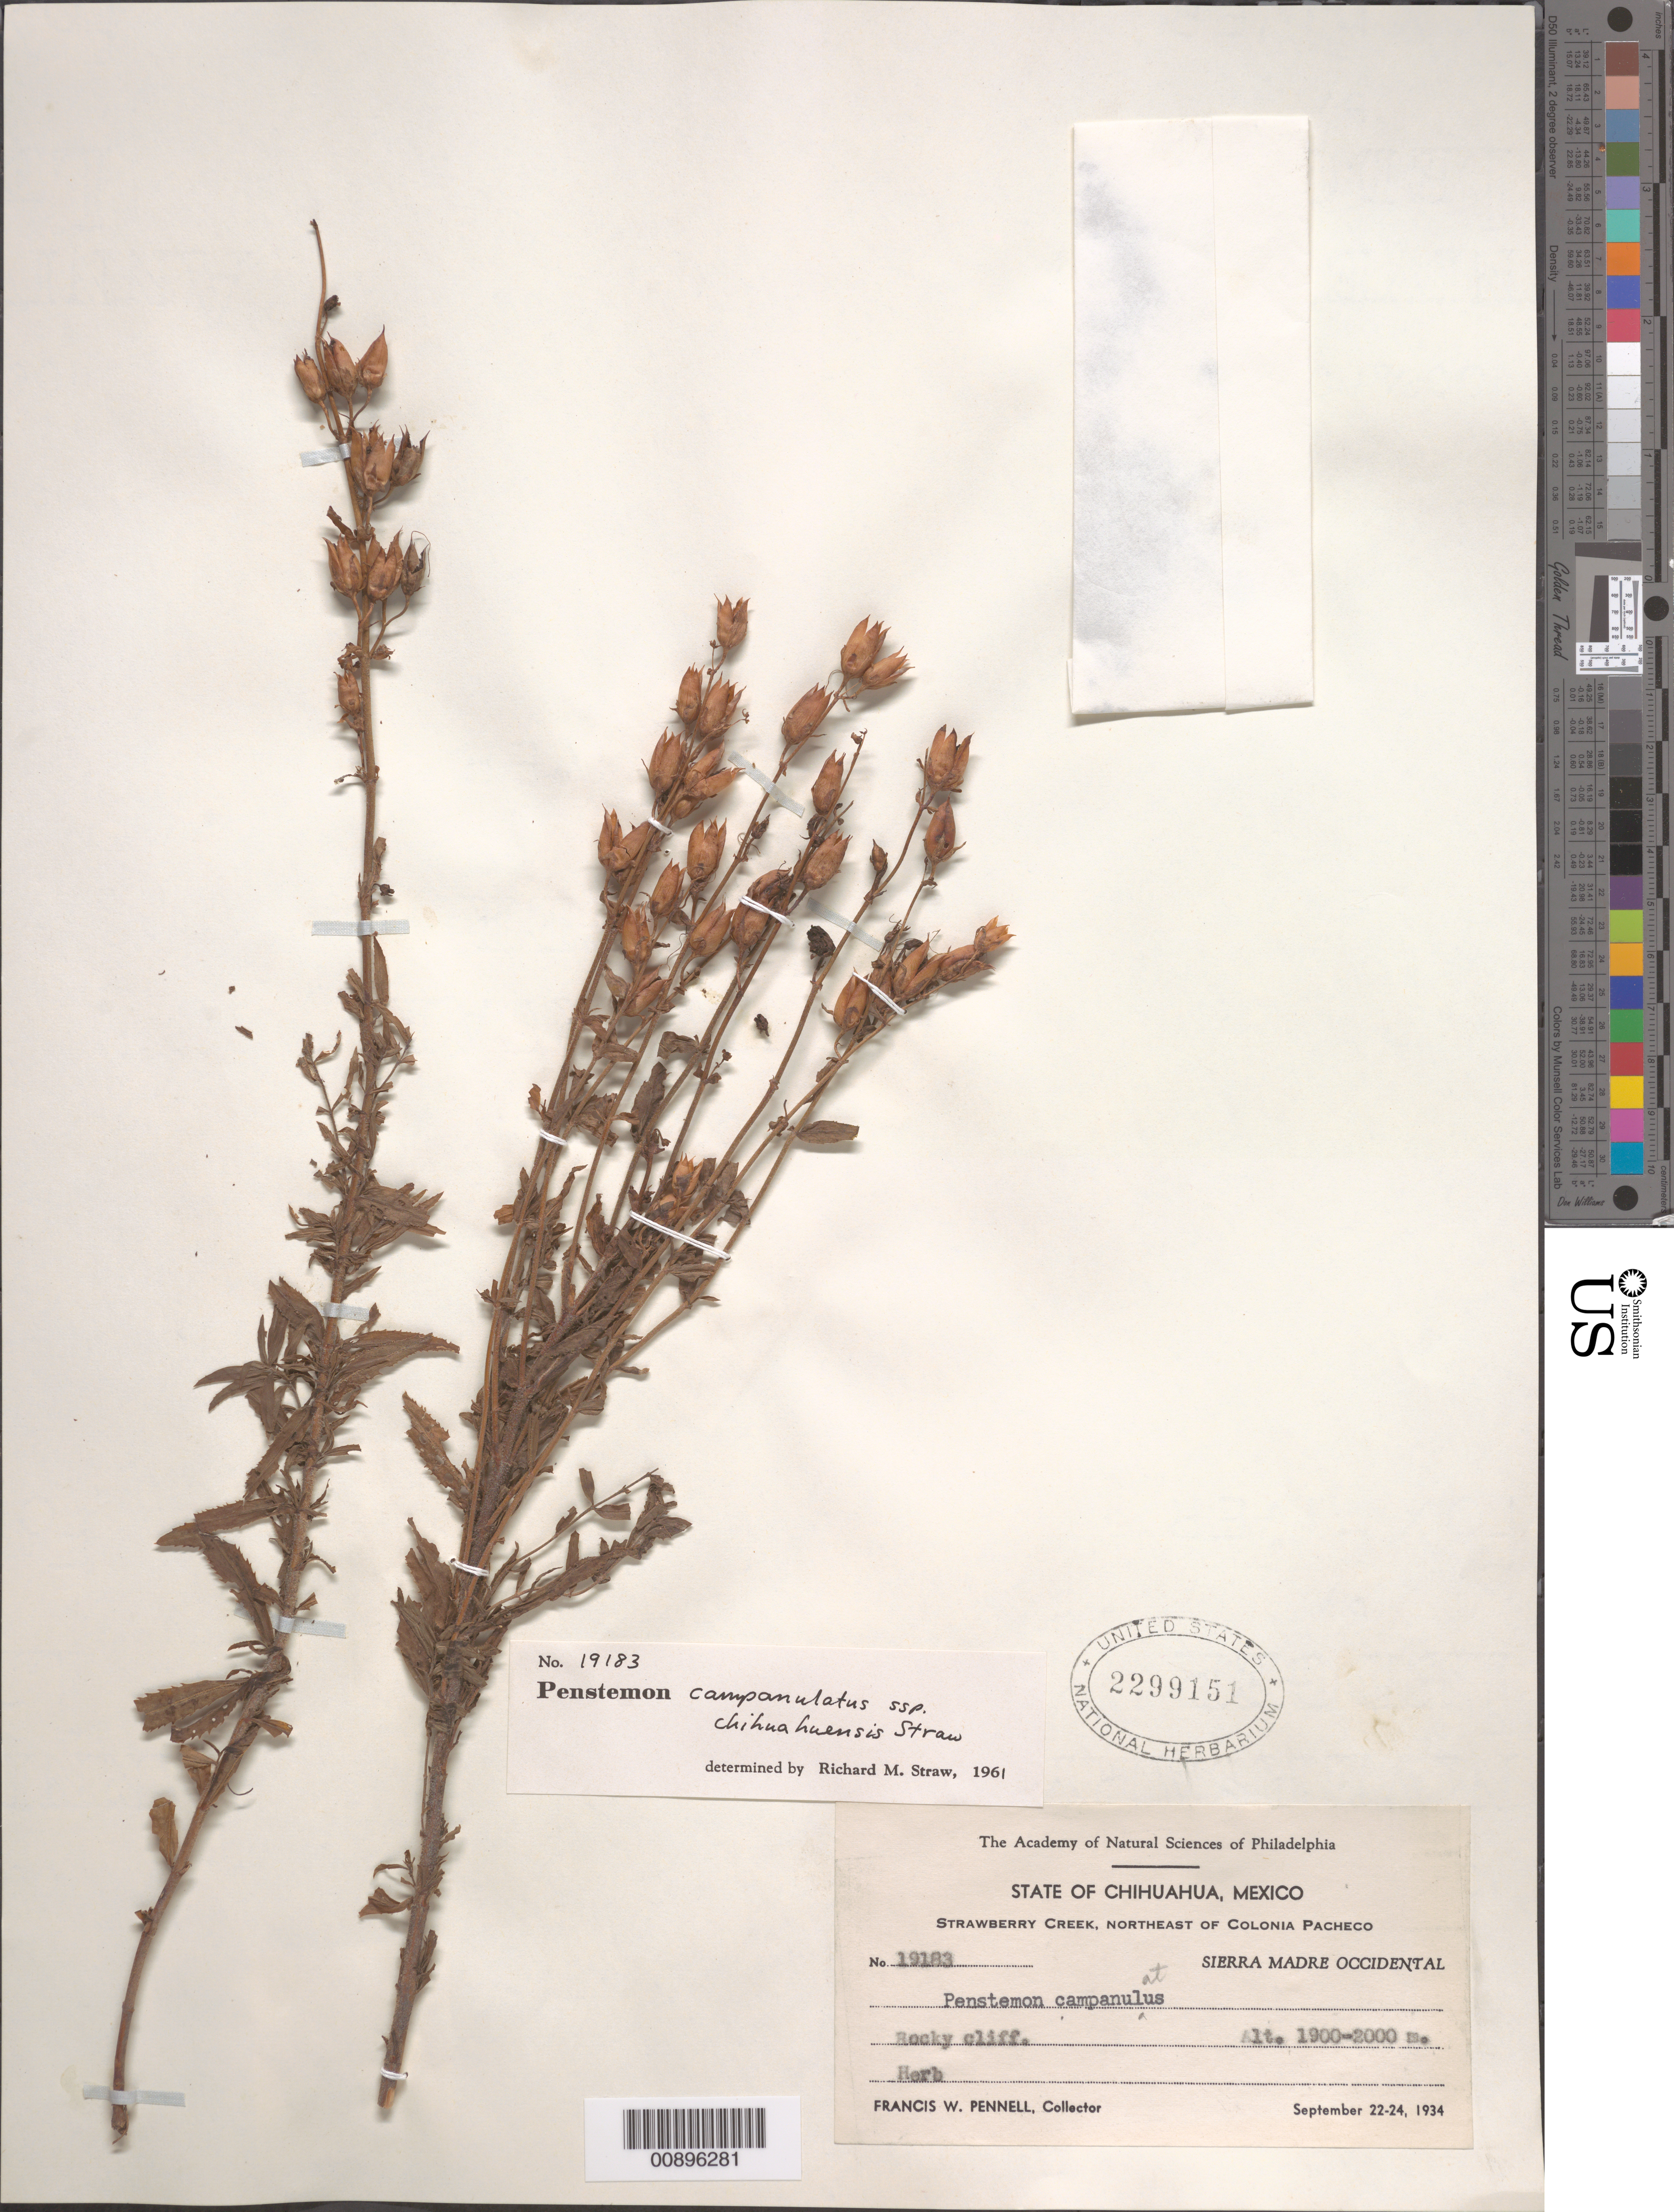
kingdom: Plantae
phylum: Tracheophyta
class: Magnoliopsida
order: Lamiales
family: Plantaginaceae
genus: Penstemon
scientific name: Penstemon campanulatus subsp. chihuahuensis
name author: Straw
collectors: F. W. Pennell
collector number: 19183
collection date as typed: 22 Sep 1934 to 24 Sep 1934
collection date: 1934-09-22/1934-09-24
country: Mexico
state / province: Chihuahua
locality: Strawberry Creek, northeast of Colonia Pacheco. Sierra Madre Occidental, Chihuahua.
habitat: Rocky cliff.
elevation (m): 2000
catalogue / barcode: US 2299151